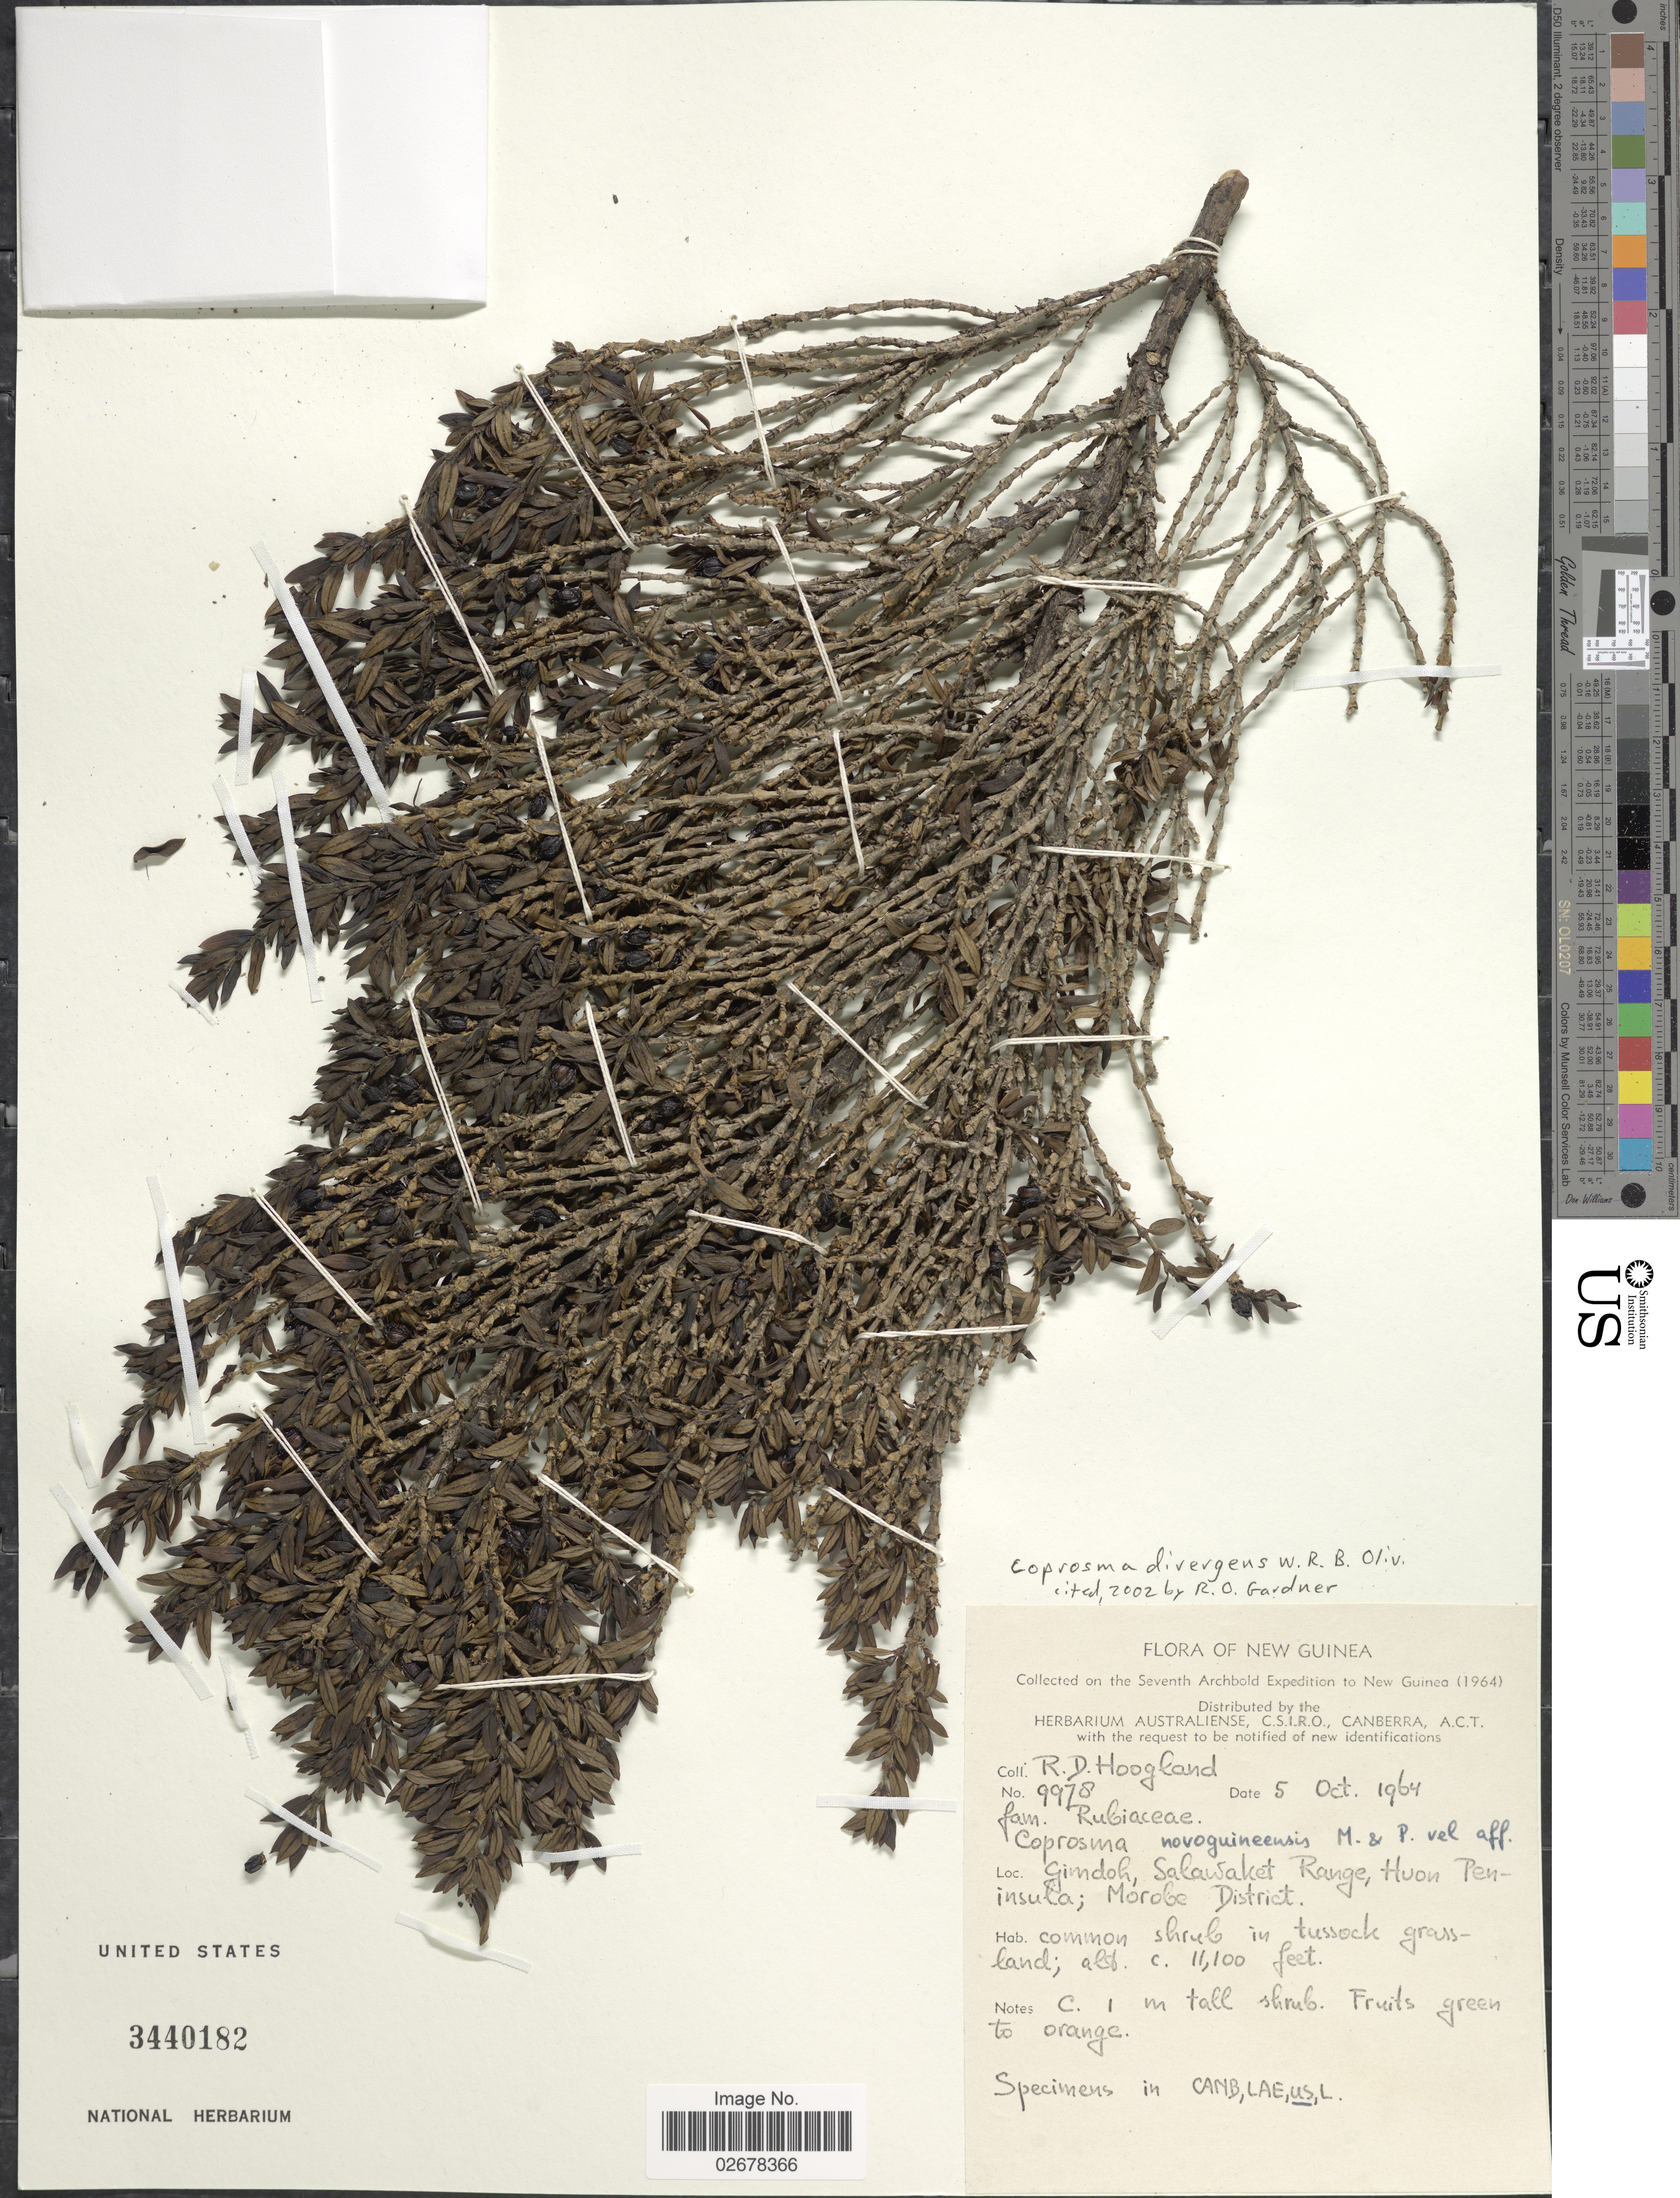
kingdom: Plantae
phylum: Tracheophyta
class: Magnoliopsida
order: Gentianales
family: Rubiaceae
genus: Coprosma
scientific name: Coprosma divergens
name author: W.R.B. Oliv.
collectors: R. D. Hoogland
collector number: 9978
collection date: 1964-10-05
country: Papua New Guinea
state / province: Morobe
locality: New Guinea, Gimdoh [interpreted], Salawaket Range, Huon Peninsula.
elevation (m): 3383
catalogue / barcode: US 3440182